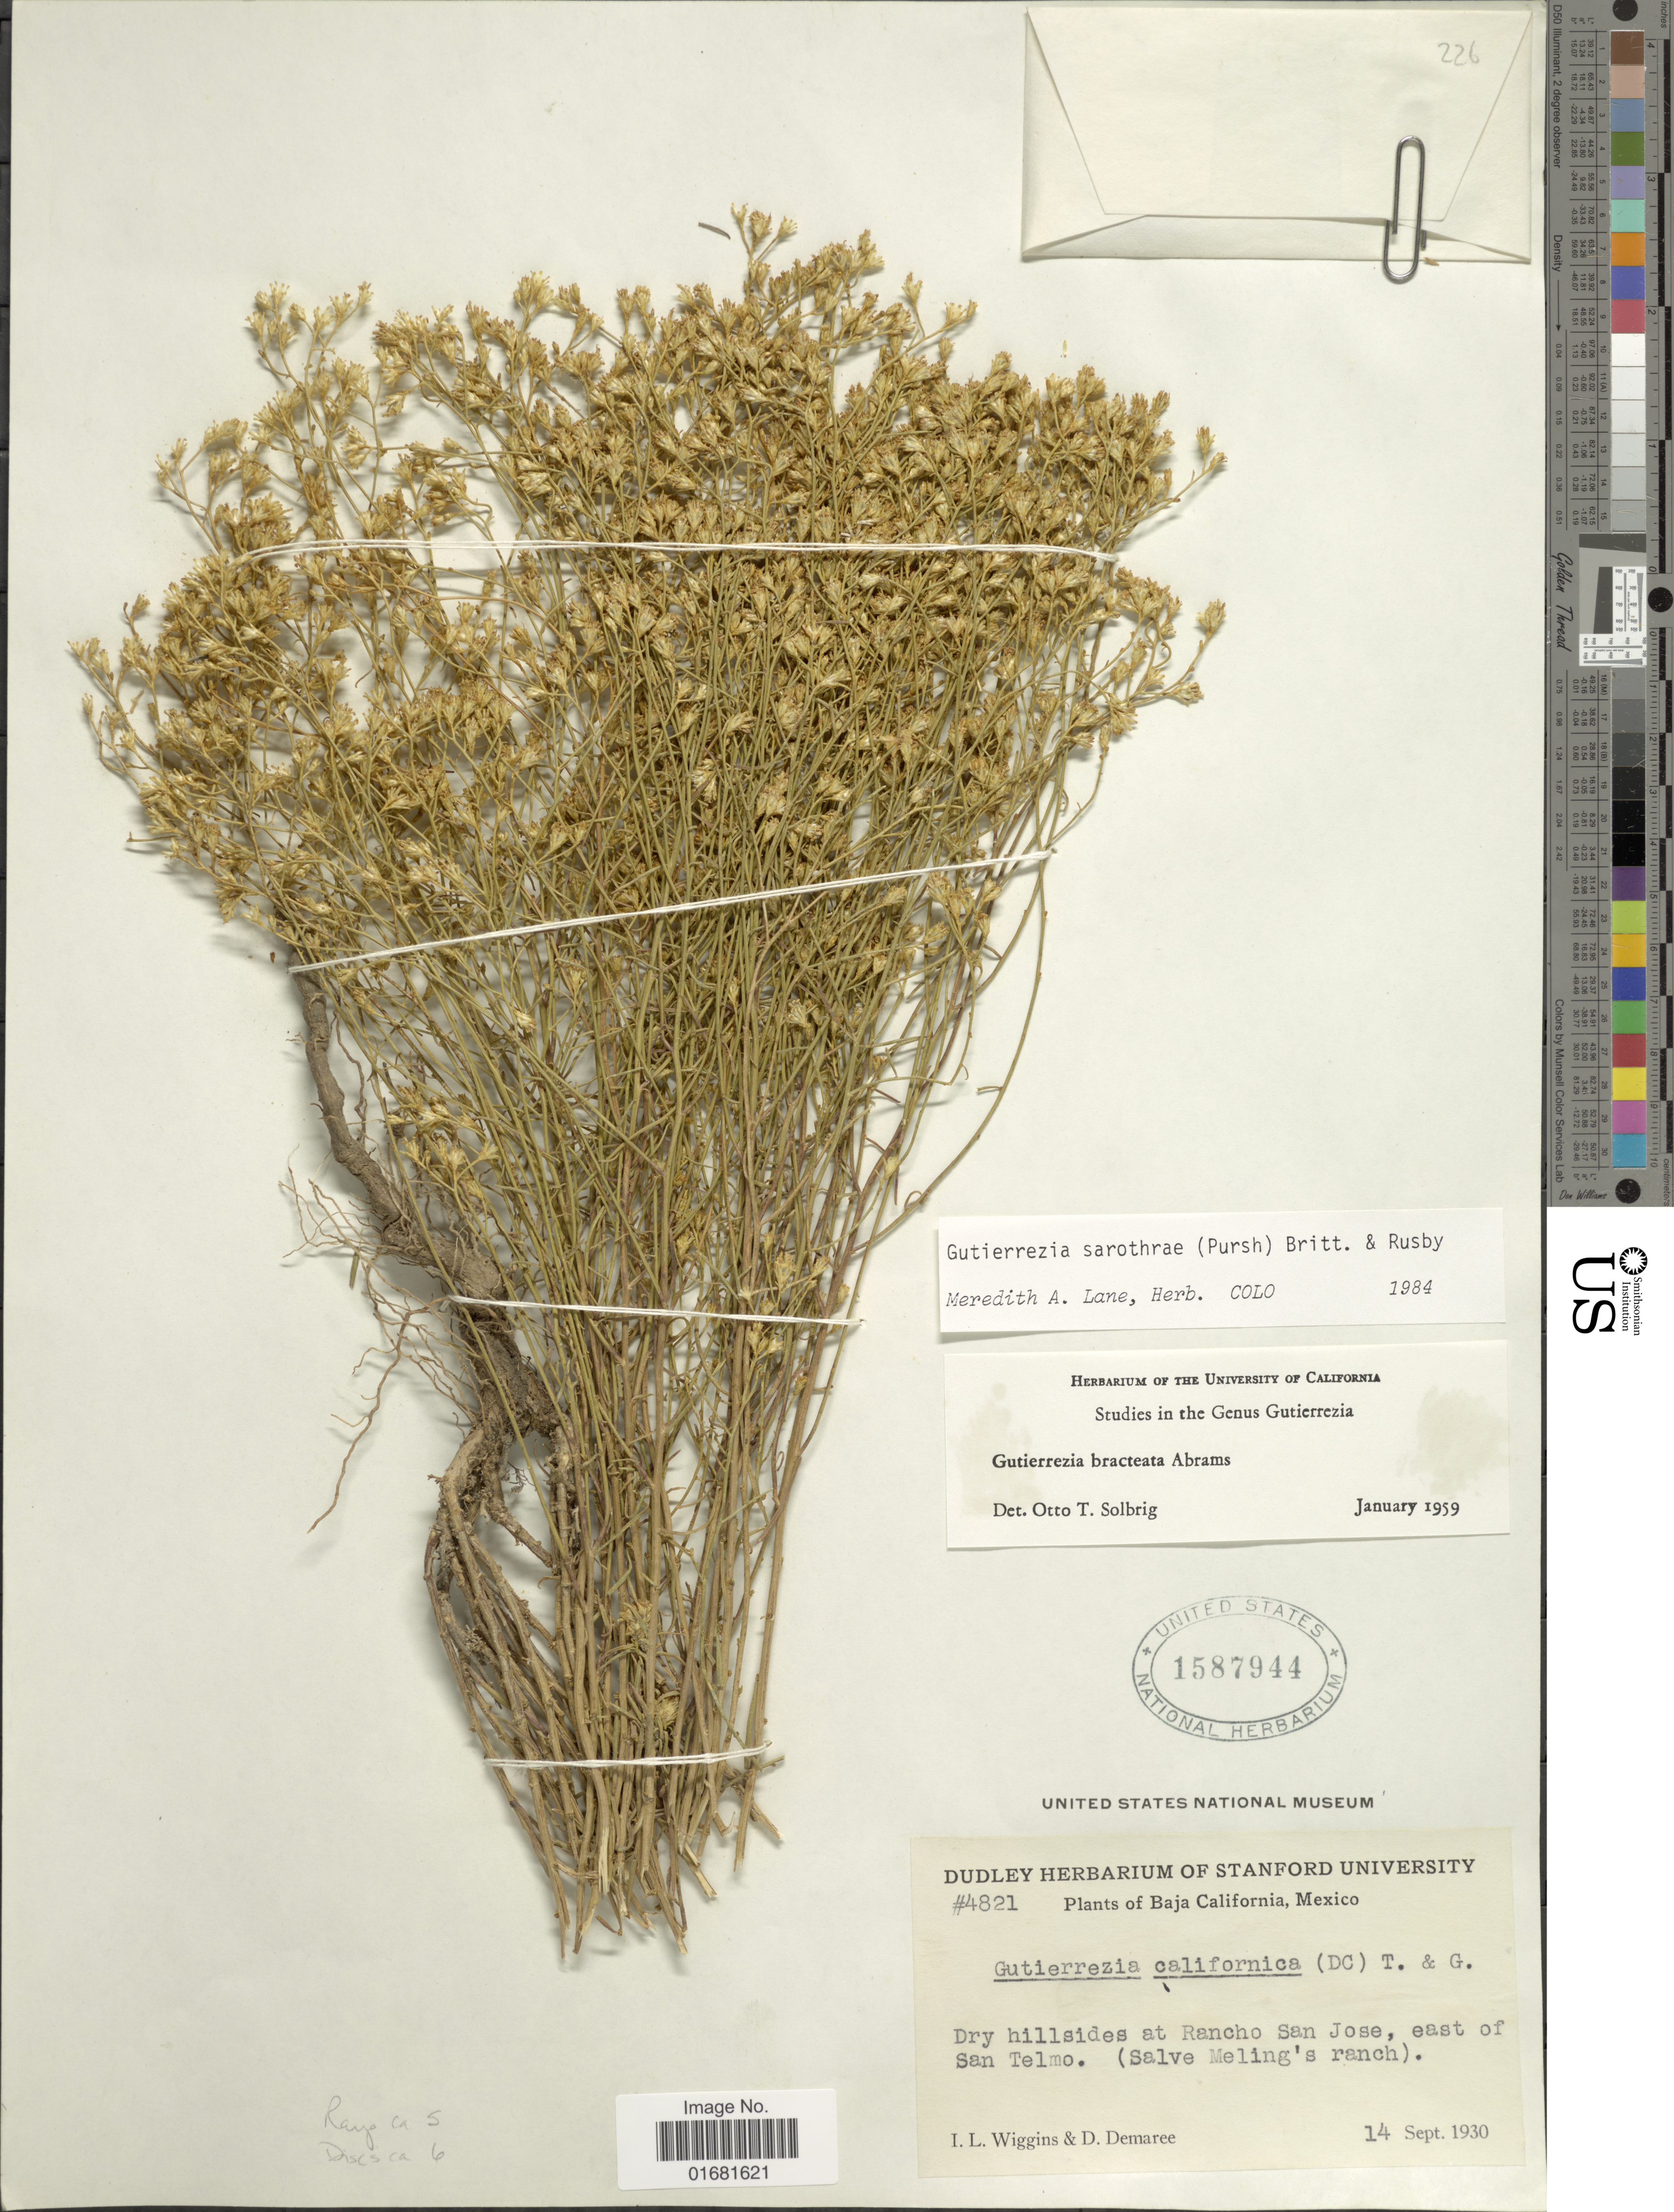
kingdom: Plantae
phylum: Tracheophyta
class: Magnoliopsida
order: Asterales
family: Asteraceae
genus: Gutierrezia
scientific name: Gutierrezia sarothrae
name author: (Pursh) Britton & Rusby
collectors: I. L. Wiggins & D. Demaree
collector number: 4821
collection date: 1930-09-14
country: Mexico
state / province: Baja California Norte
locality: Baja California, Mexico. Dry hillsides at Rancho San Jose, east of San Telmo. (Salve Meling's Ranch)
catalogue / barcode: US 1587944